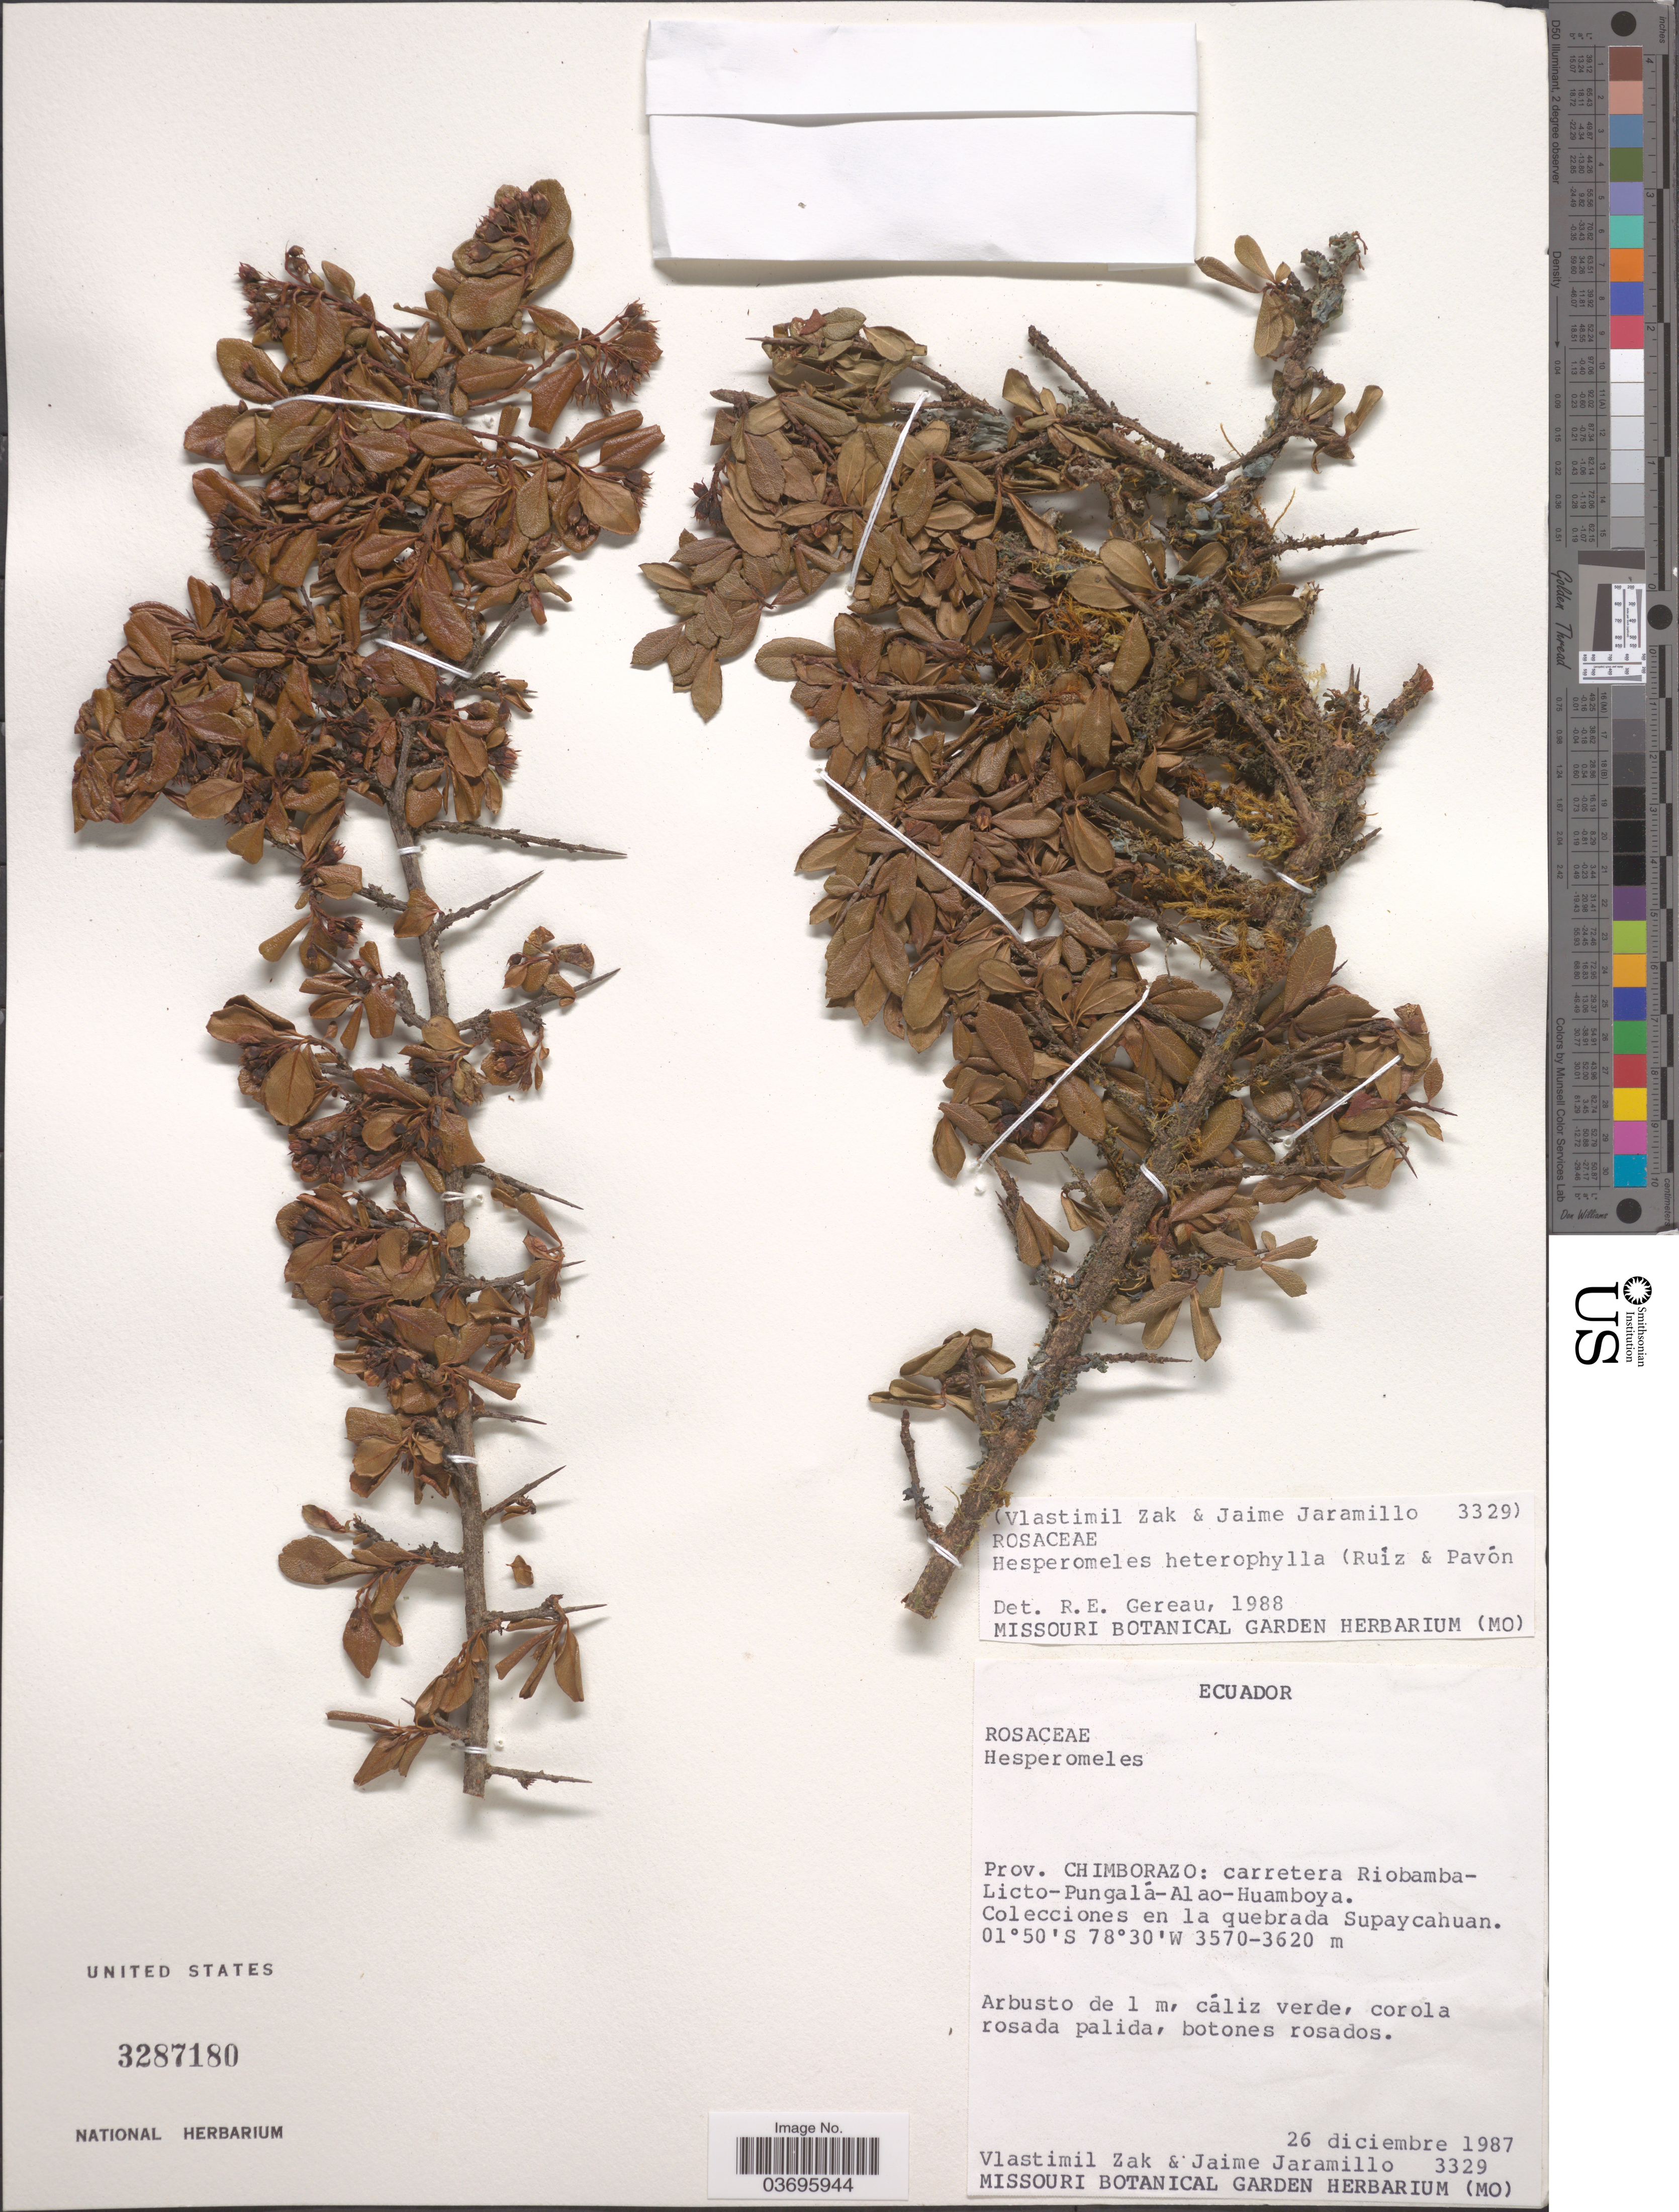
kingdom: Plantae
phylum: Tracheophyta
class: Magnoliopsida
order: Rosales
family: Rosaceae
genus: Hesperomeles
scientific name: Hesperomeles heterophylla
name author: (Ruiz & Pav.) Hook.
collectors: V. Zak & J. Jaramillo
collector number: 3329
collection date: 1987-12-26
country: Ecuador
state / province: Chimborazo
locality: Carretera Riobamba-Licto-Pungalá-Alao-Huamboya. Colecciones en la quebrada Supaycahuan.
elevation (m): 3570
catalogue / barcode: US 3287180